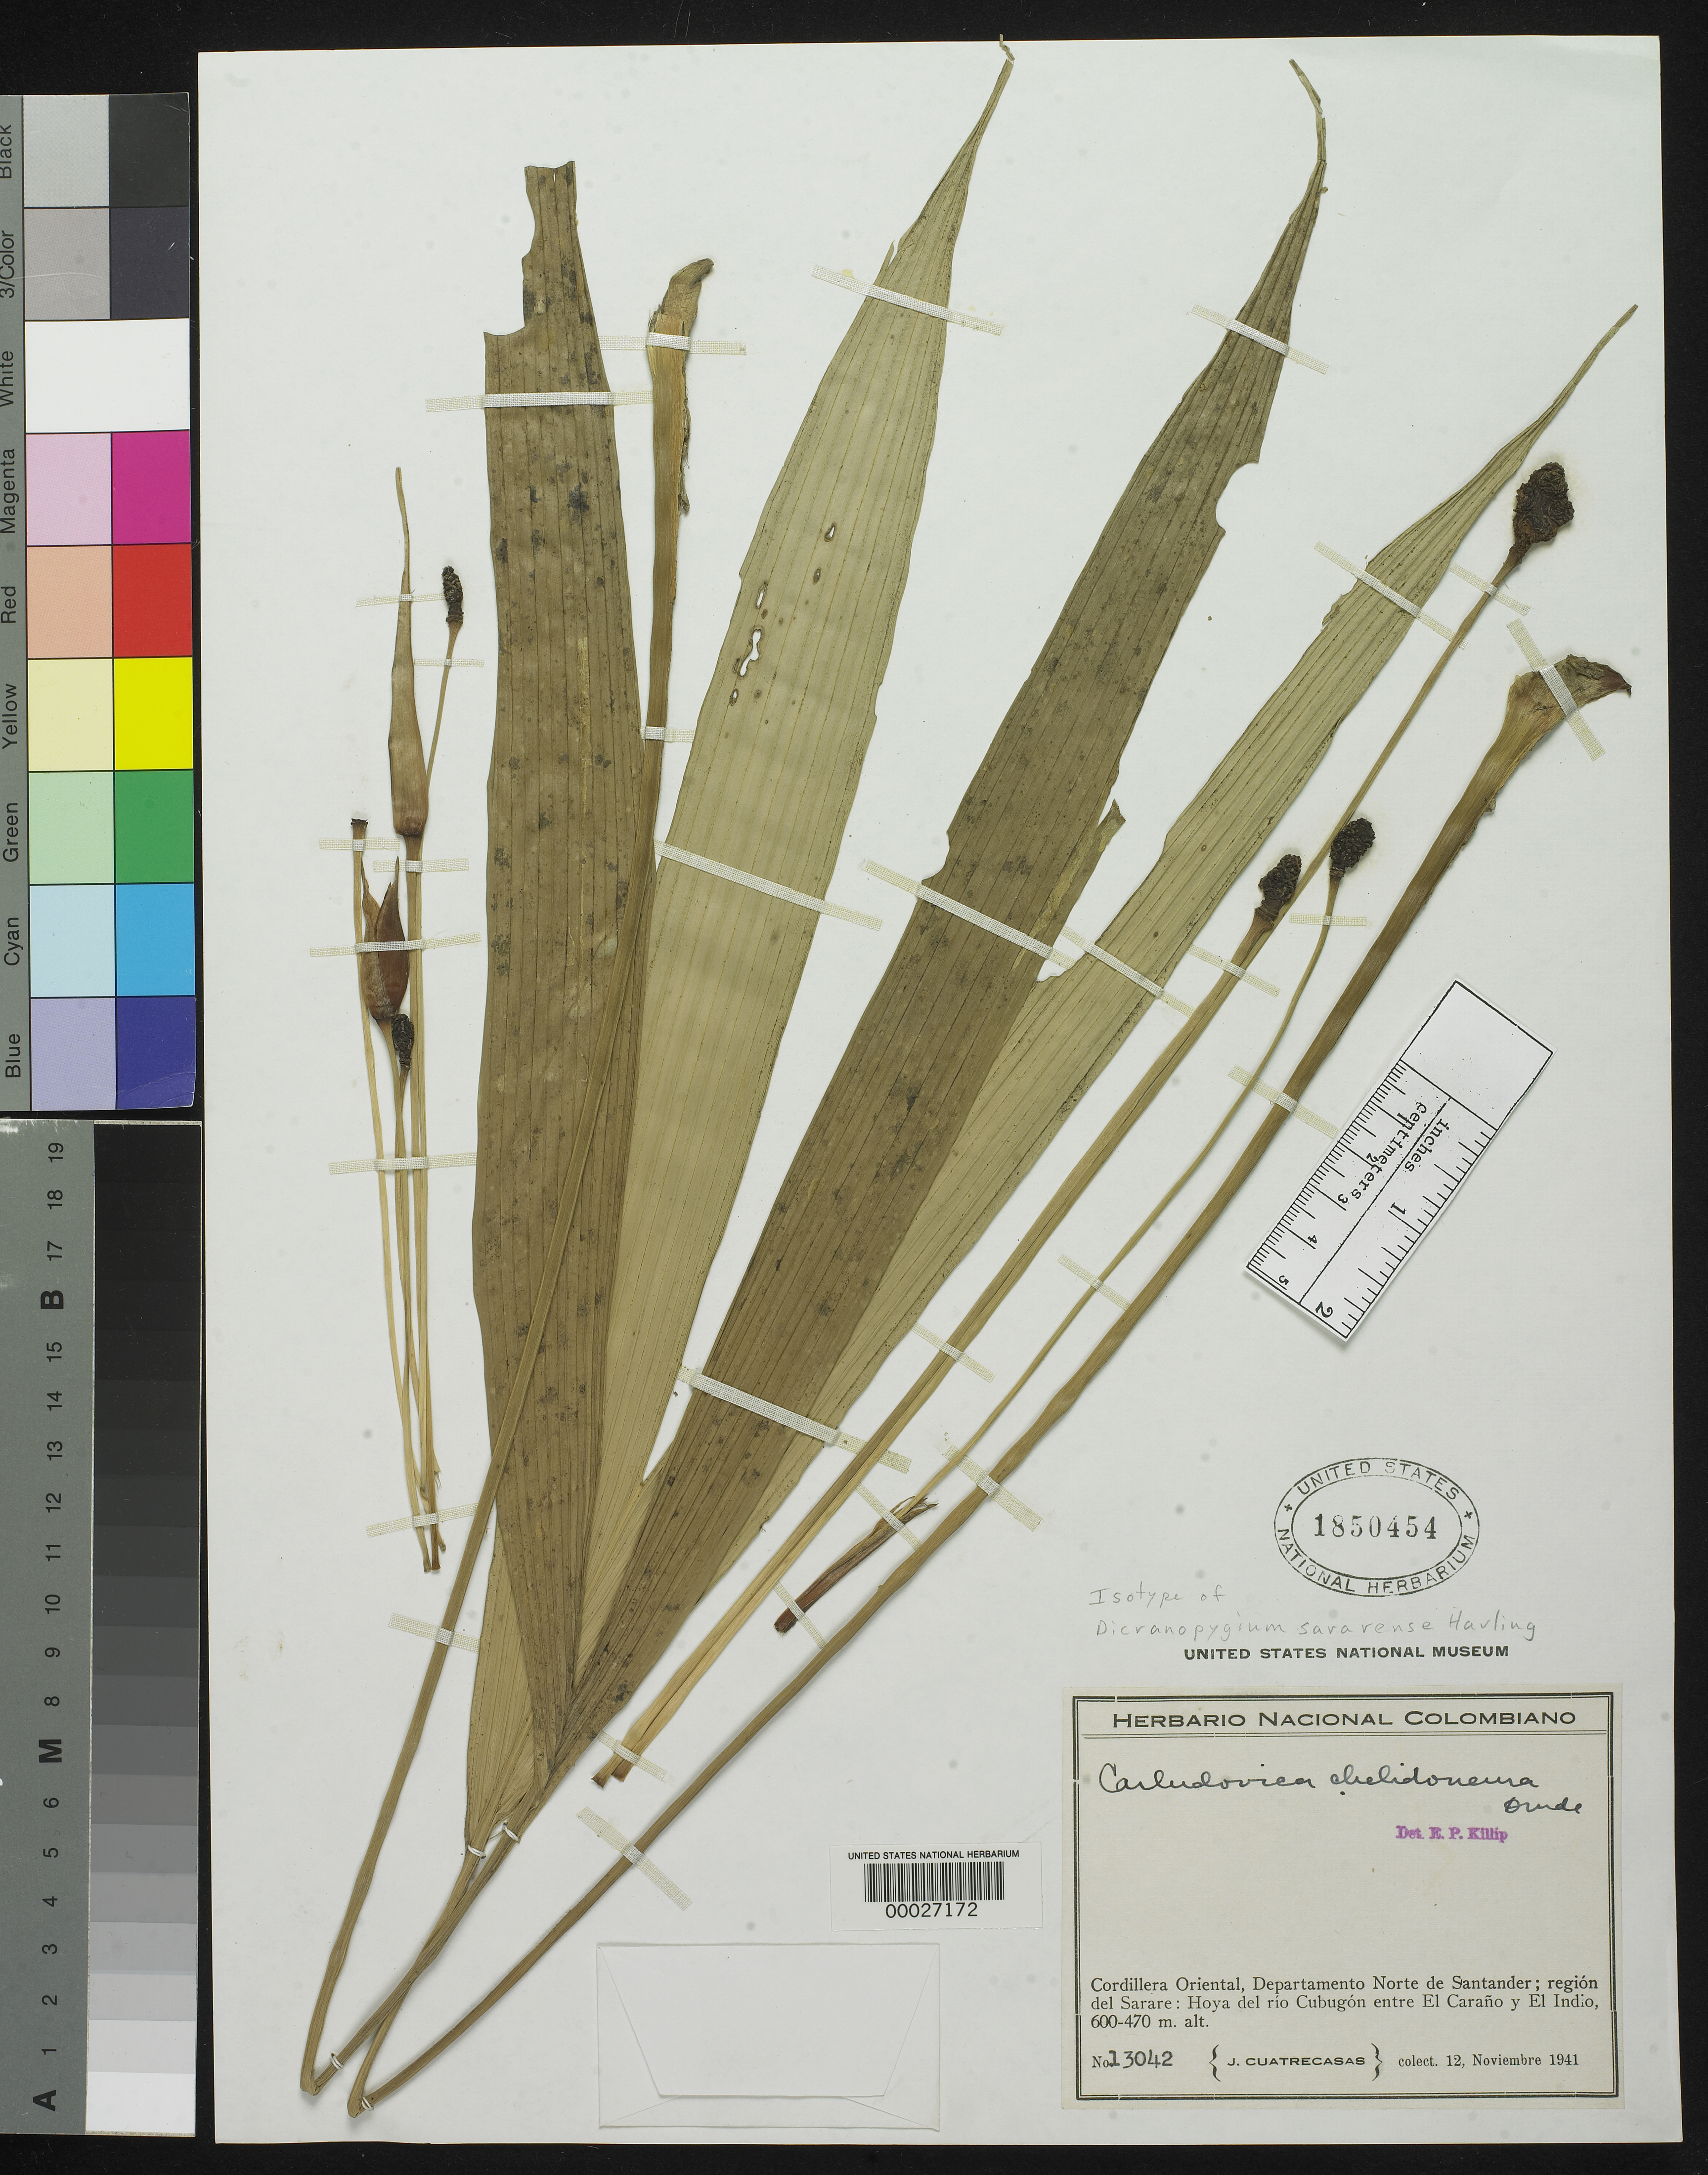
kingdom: Plantae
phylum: Tracheophyta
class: Liliopsida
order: Pandanales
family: Cyclanthaceae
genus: Dicranopygium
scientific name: Dicranopygium sararense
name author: Harling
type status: Isotype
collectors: J. Cuatrecasas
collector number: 13042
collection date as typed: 12 Nov 1941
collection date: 1941-11-12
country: Colombia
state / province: Norte de Santander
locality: Sarare region, Valley del Rio Cubuzon, between El Carano and El Indio.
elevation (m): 470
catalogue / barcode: US 1850454